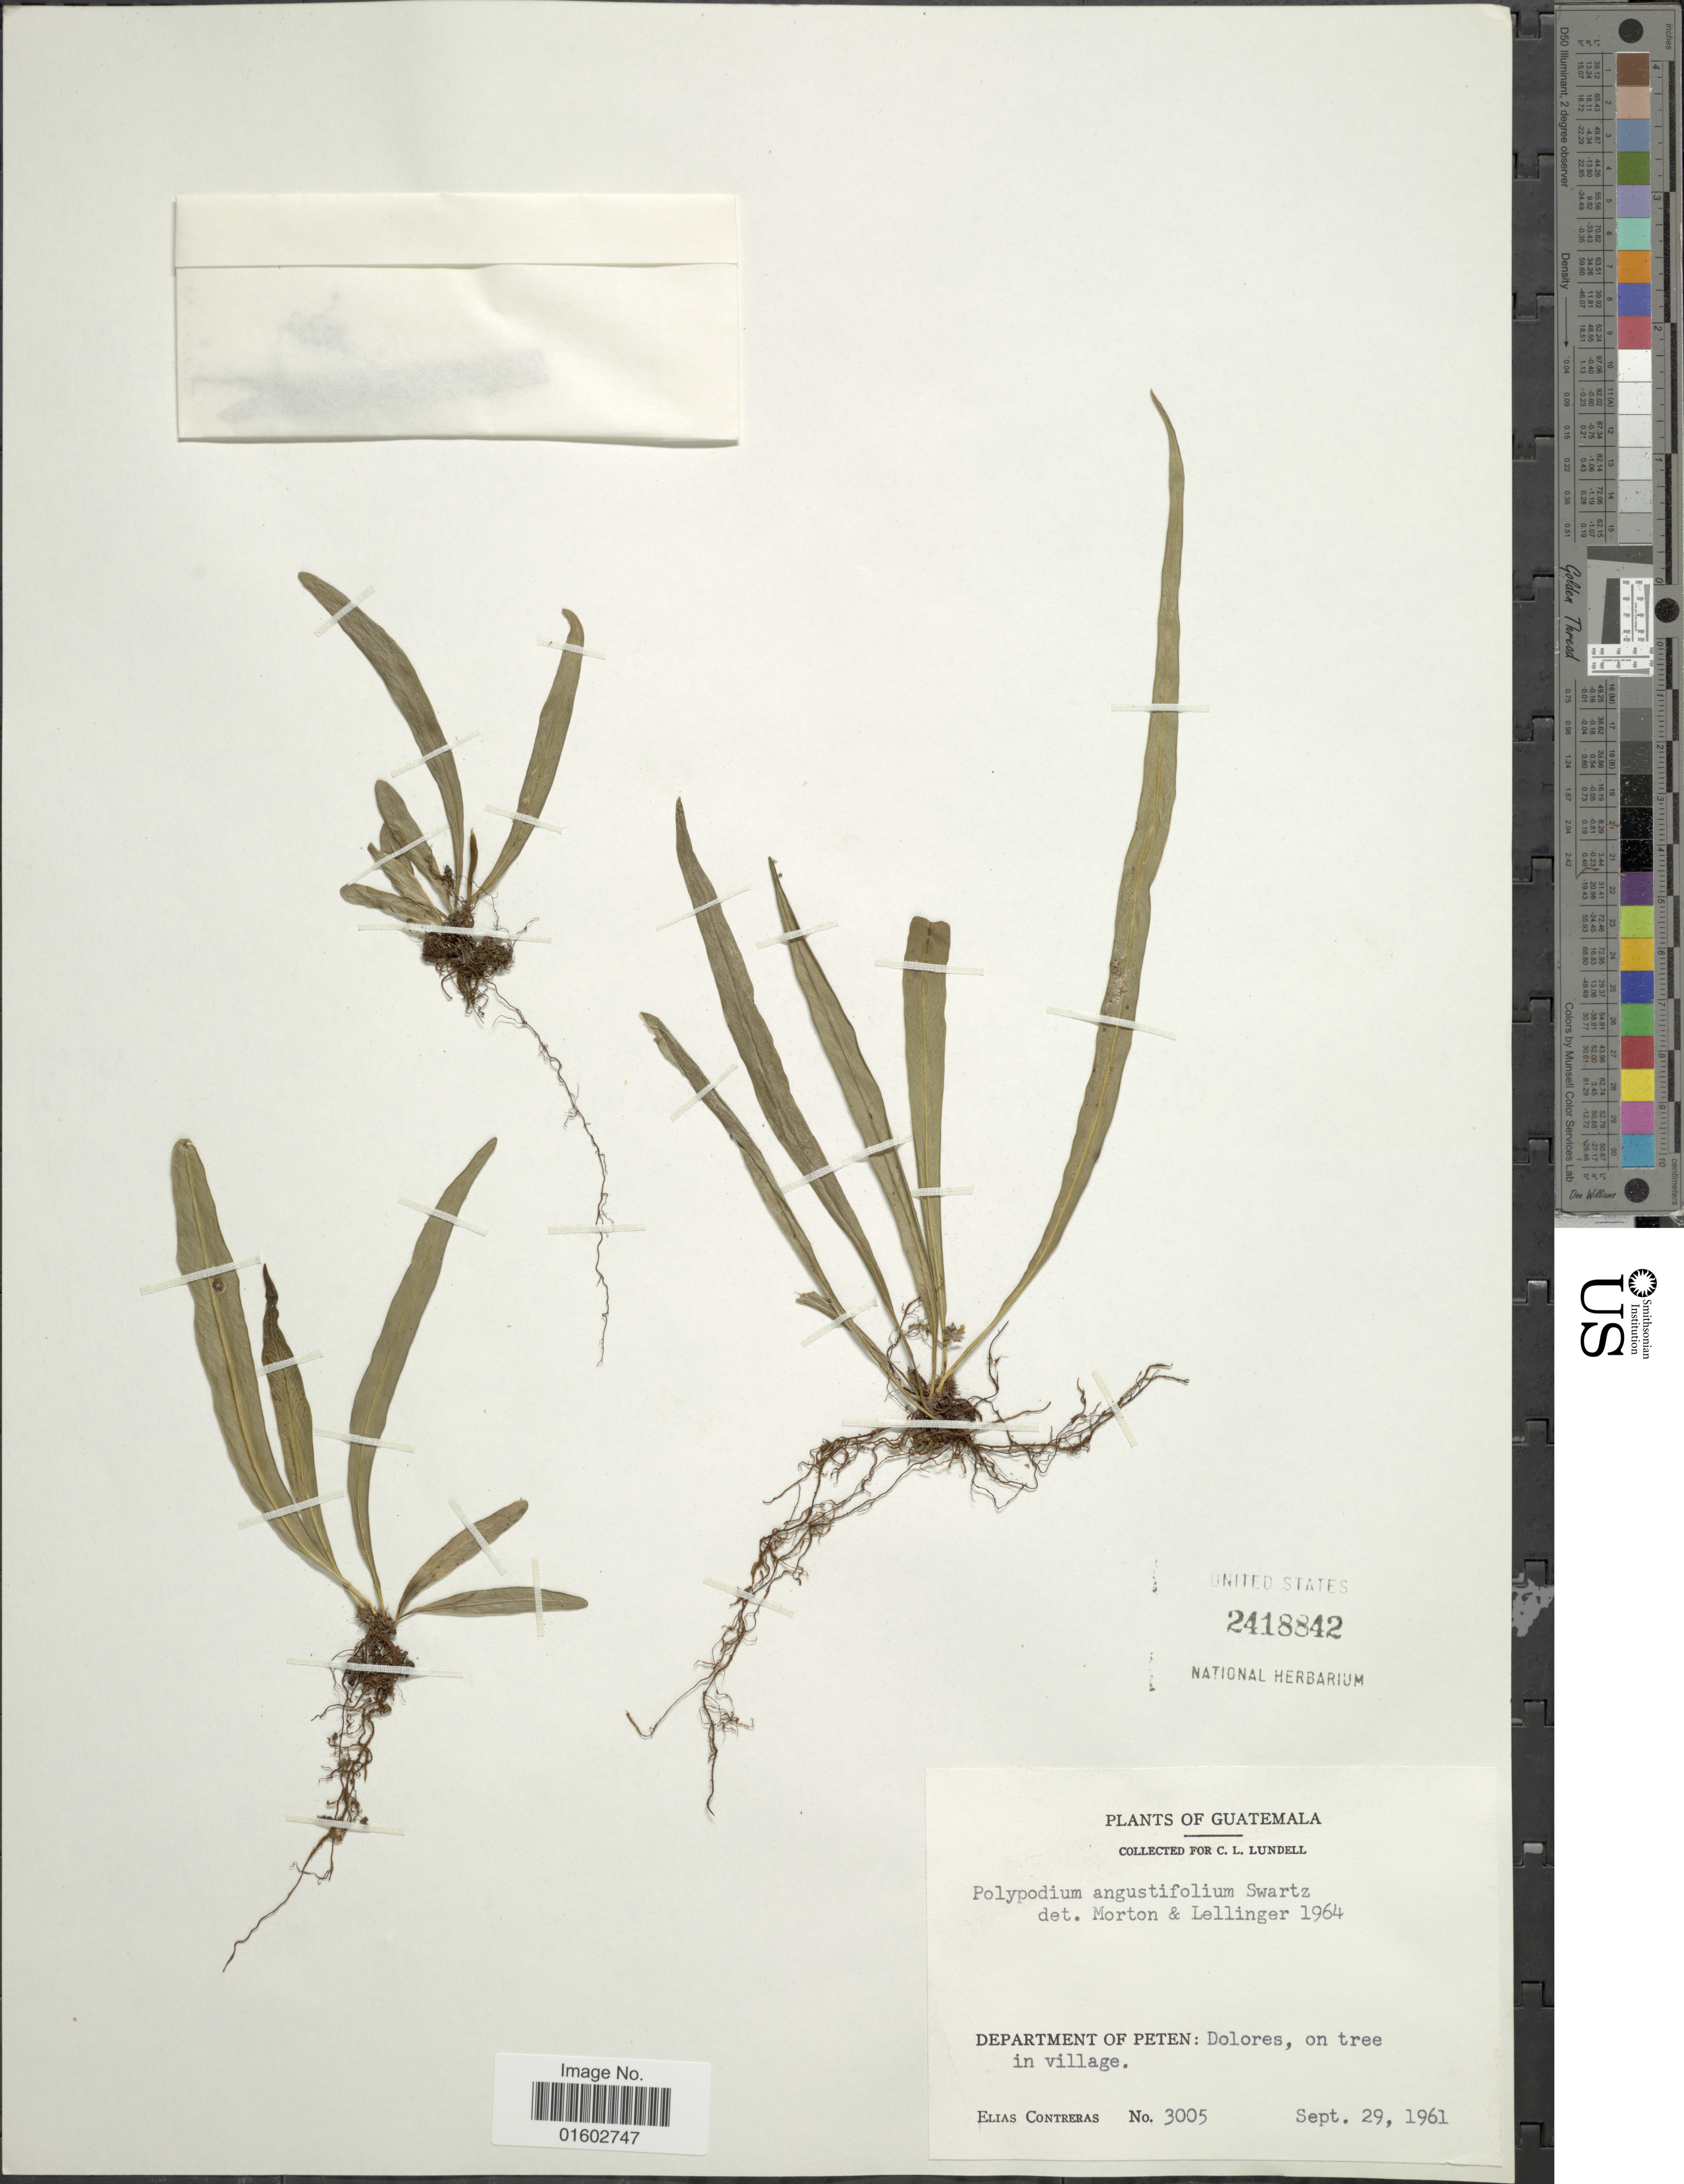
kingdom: Plantae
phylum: Tracheophyta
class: Polypodiopsida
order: Polypodiales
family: Polypodiaceae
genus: Campyloneurum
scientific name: Campyloneurum angustifolium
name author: (Sw.) Fée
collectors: E. Contreras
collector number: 3005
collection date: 1961-09-29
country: Guatemala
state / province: El Petén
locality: Department of Peten: Dolores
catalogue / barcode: US 2418842